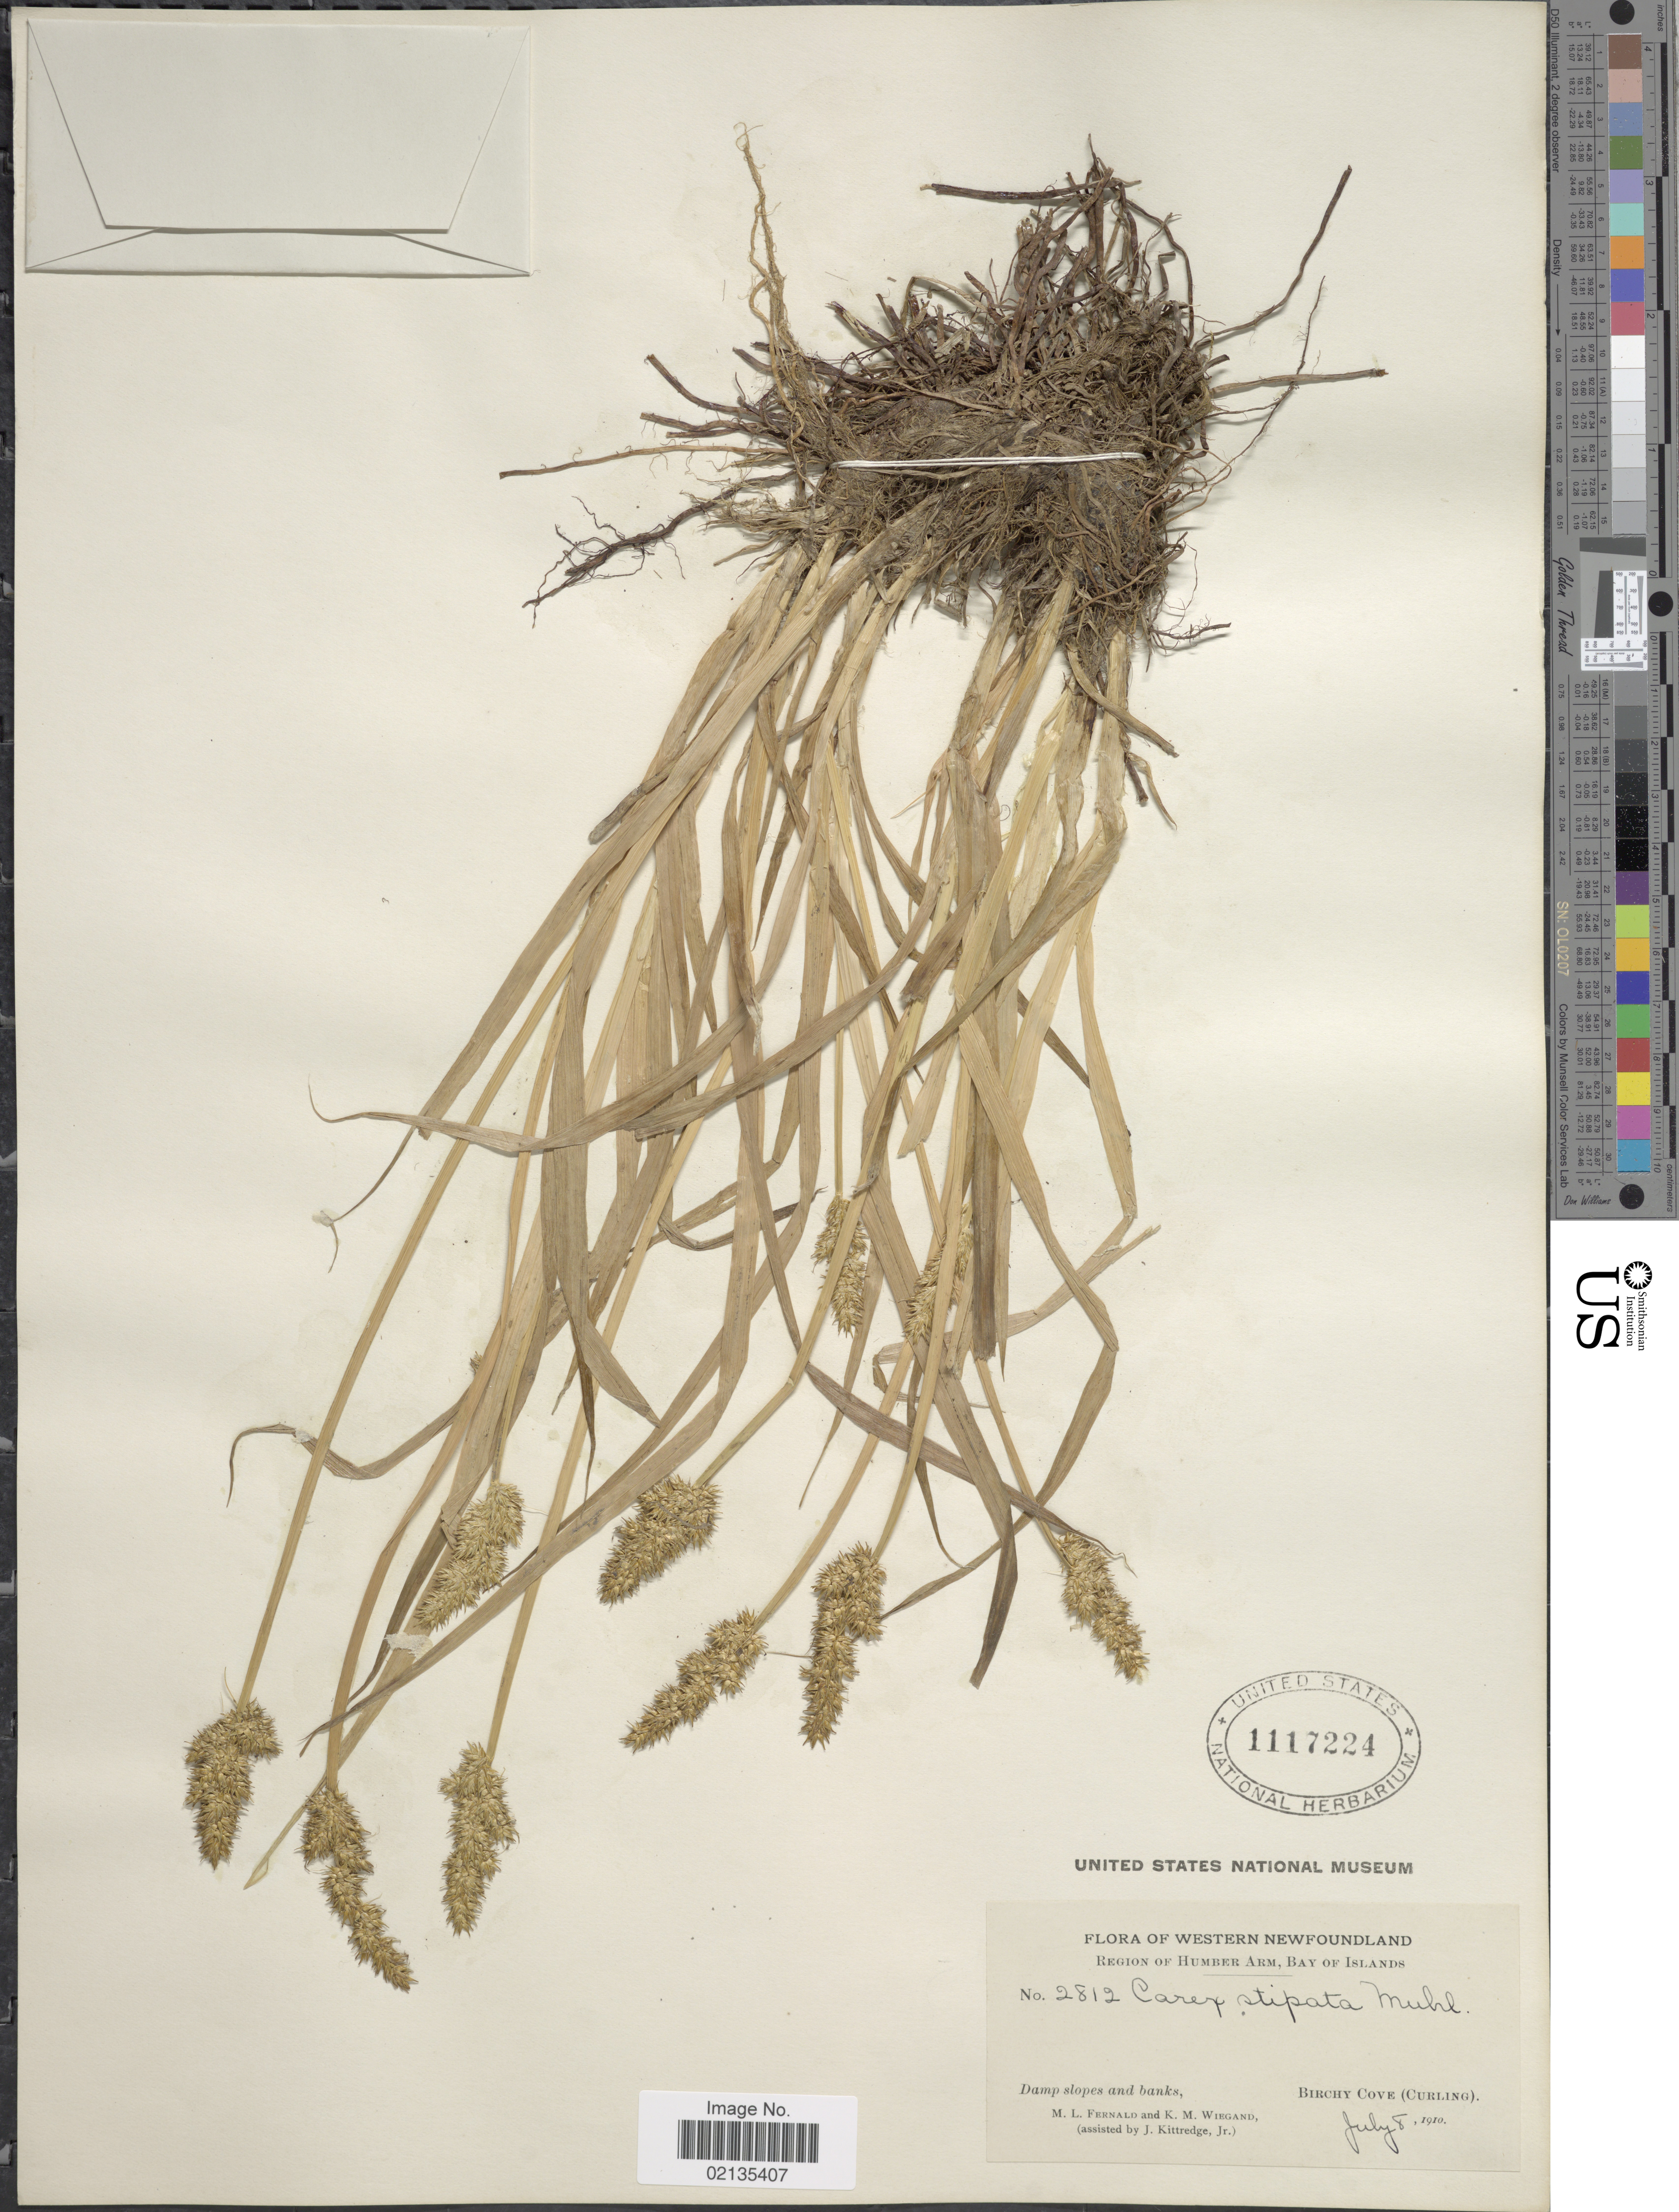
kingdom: Plantae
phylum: Tracheophyta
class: Liliopsida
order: Poales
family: Cyperaceae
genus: Carex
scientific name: Carex stipata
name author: Muhl. ex Willd.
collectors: M. L. Fernald, K. M. Wiegand & J. Kittredge Jr.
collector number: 2812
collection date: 1910-07-08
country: Canada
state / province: Newfoundland and Labrador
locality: Western Newfoundland, regionof Humber Arm, Bay of Islands, damp slopes and banks, Birchy Cove (Hurling)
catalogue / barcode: US 1117224